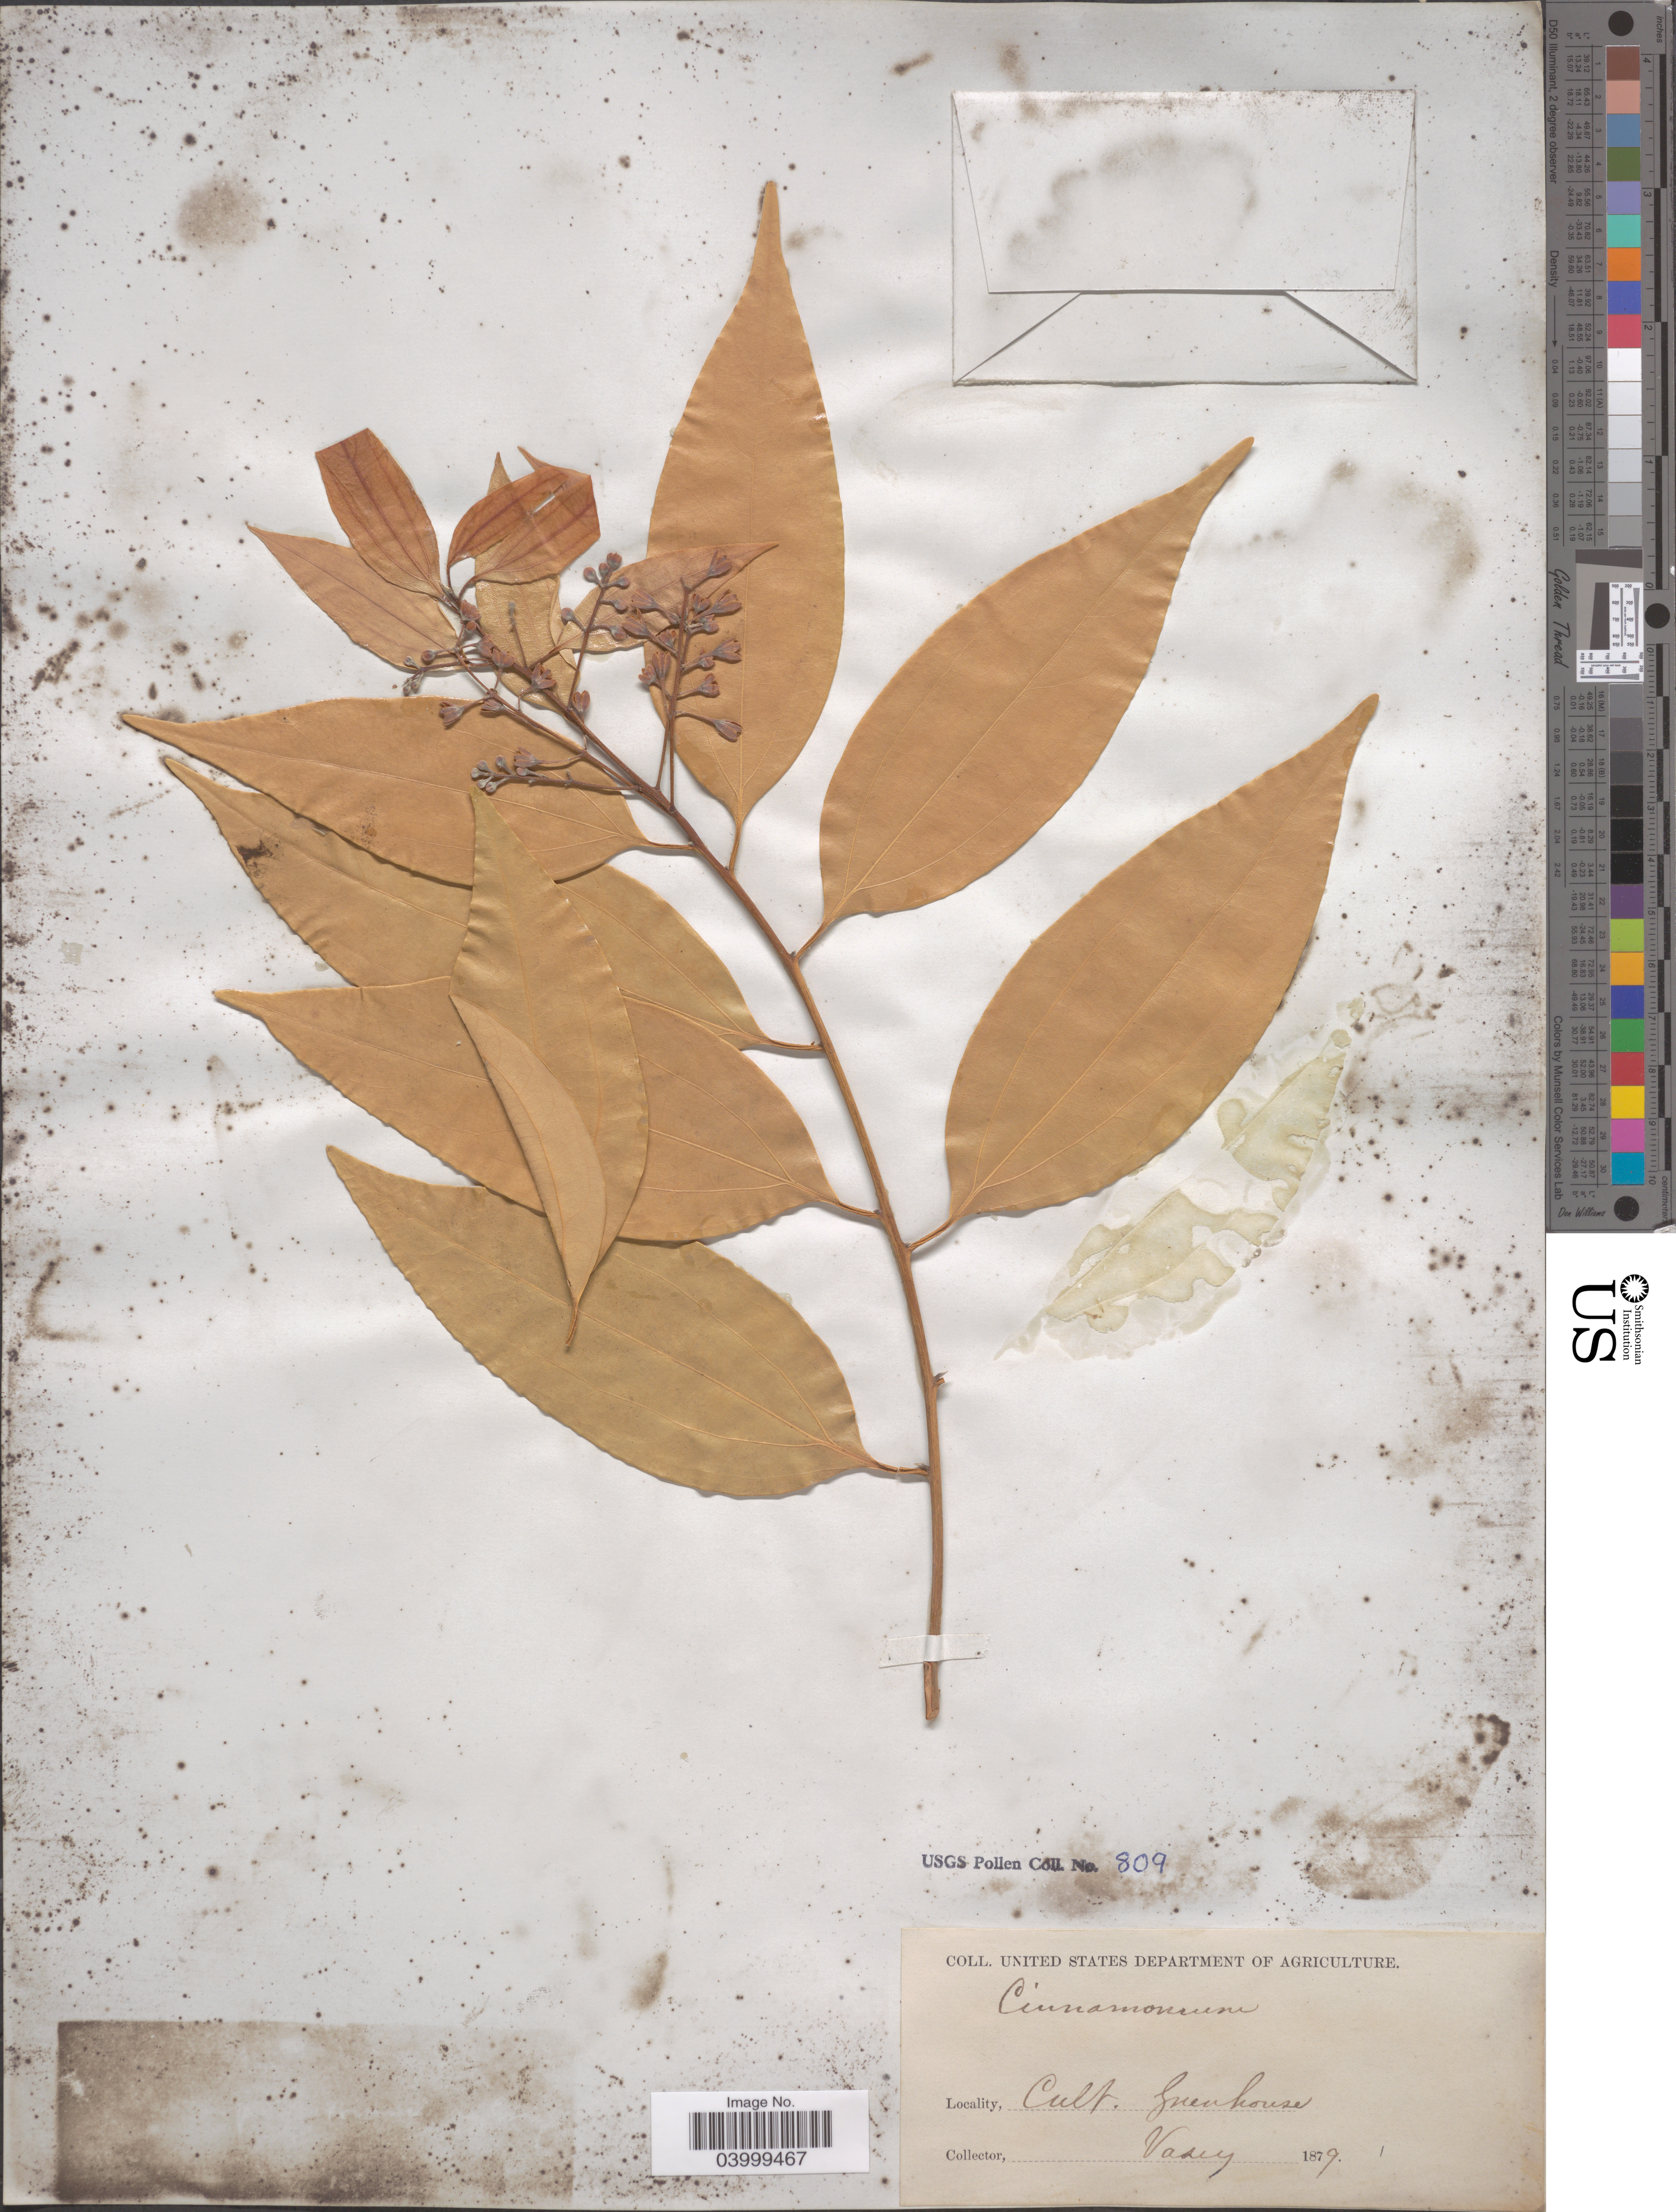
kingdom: Plantae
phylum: Tracheophyta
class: Magnoliopsida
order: Laurales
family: Lauraceae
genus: Cinnamomum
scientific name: Cinnamomum sp.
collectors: Vasey, --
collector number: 809?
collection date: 1879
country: United States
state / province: District of Columbia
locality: Greenhouse.